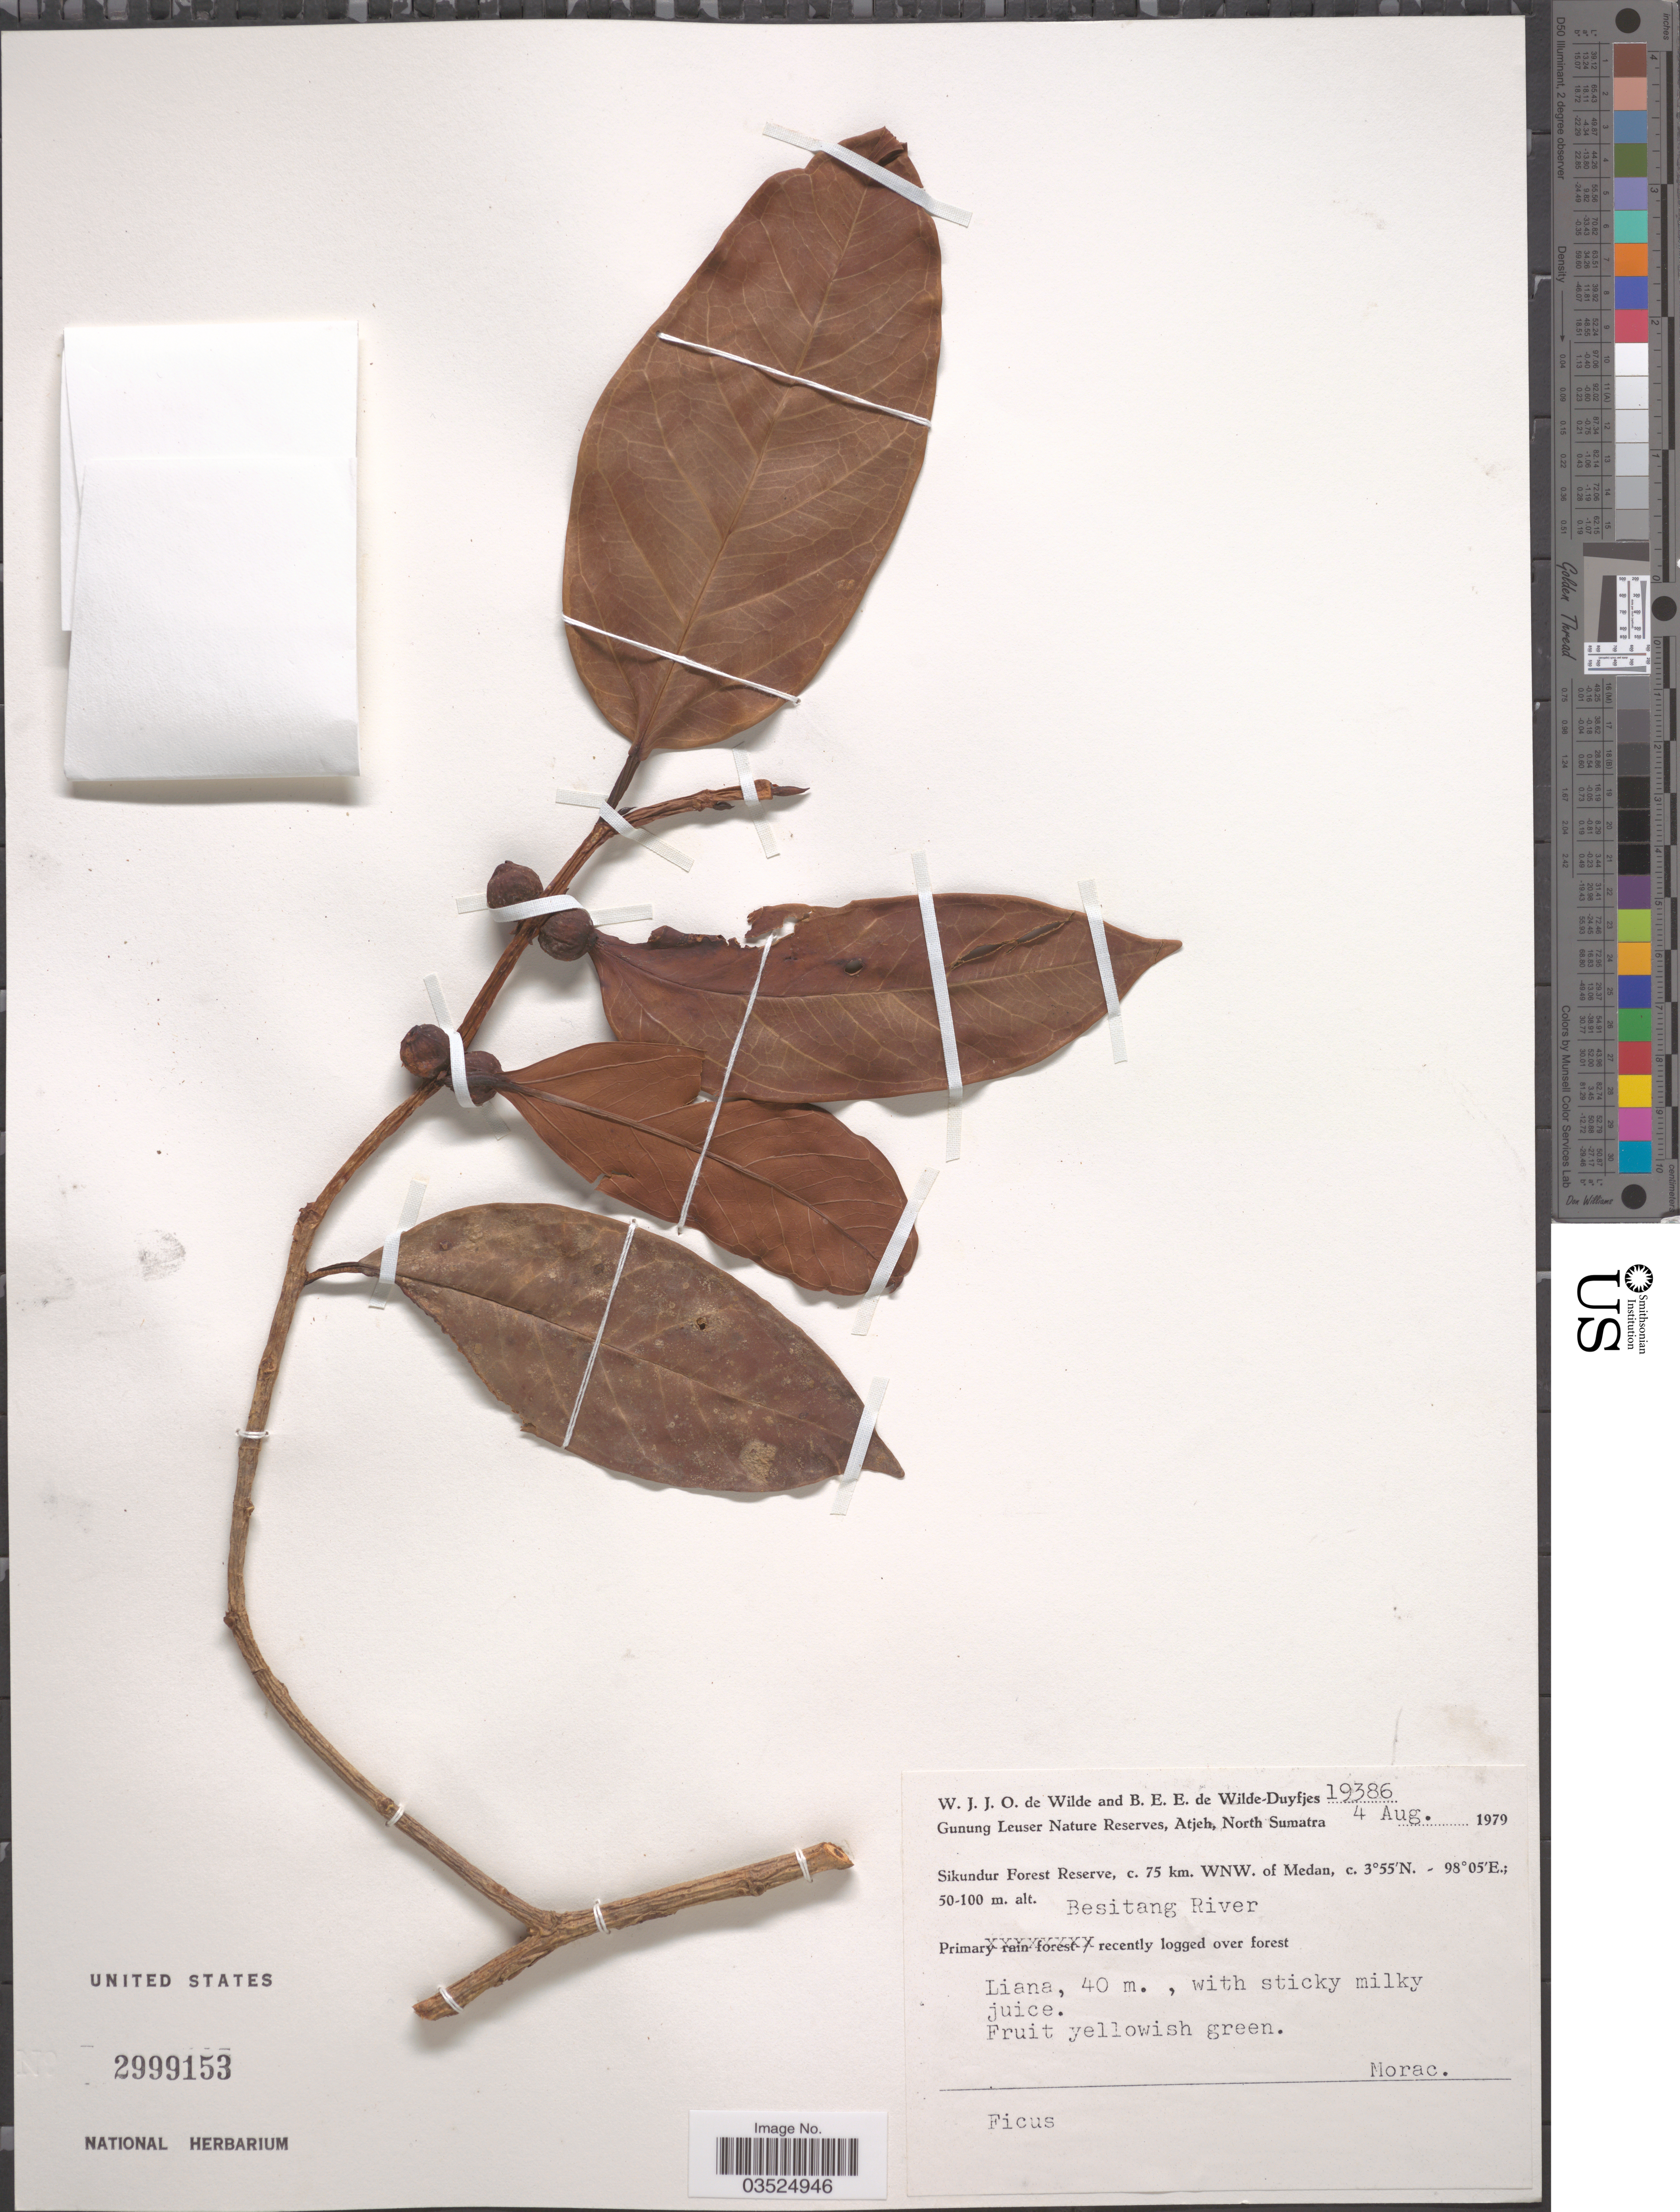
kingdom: Plantae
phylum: Tracheophyta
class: Magnoliopsida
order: Rosales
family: Moraceae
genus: Ficus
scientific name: Ficus sp.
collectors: W. J. de Wilde & B. E. de Wilde-Duyfjes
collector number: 19386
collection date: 1979-08-04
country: Indonesia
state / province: Sumatra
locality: Gunung Leuser Nature Reserve, Atjeh, North Sumatra. Sikundur Forest Reserve, c. 75 km. WNW. of Medan, Besitang River.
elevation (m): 50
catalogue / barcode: US 2999153